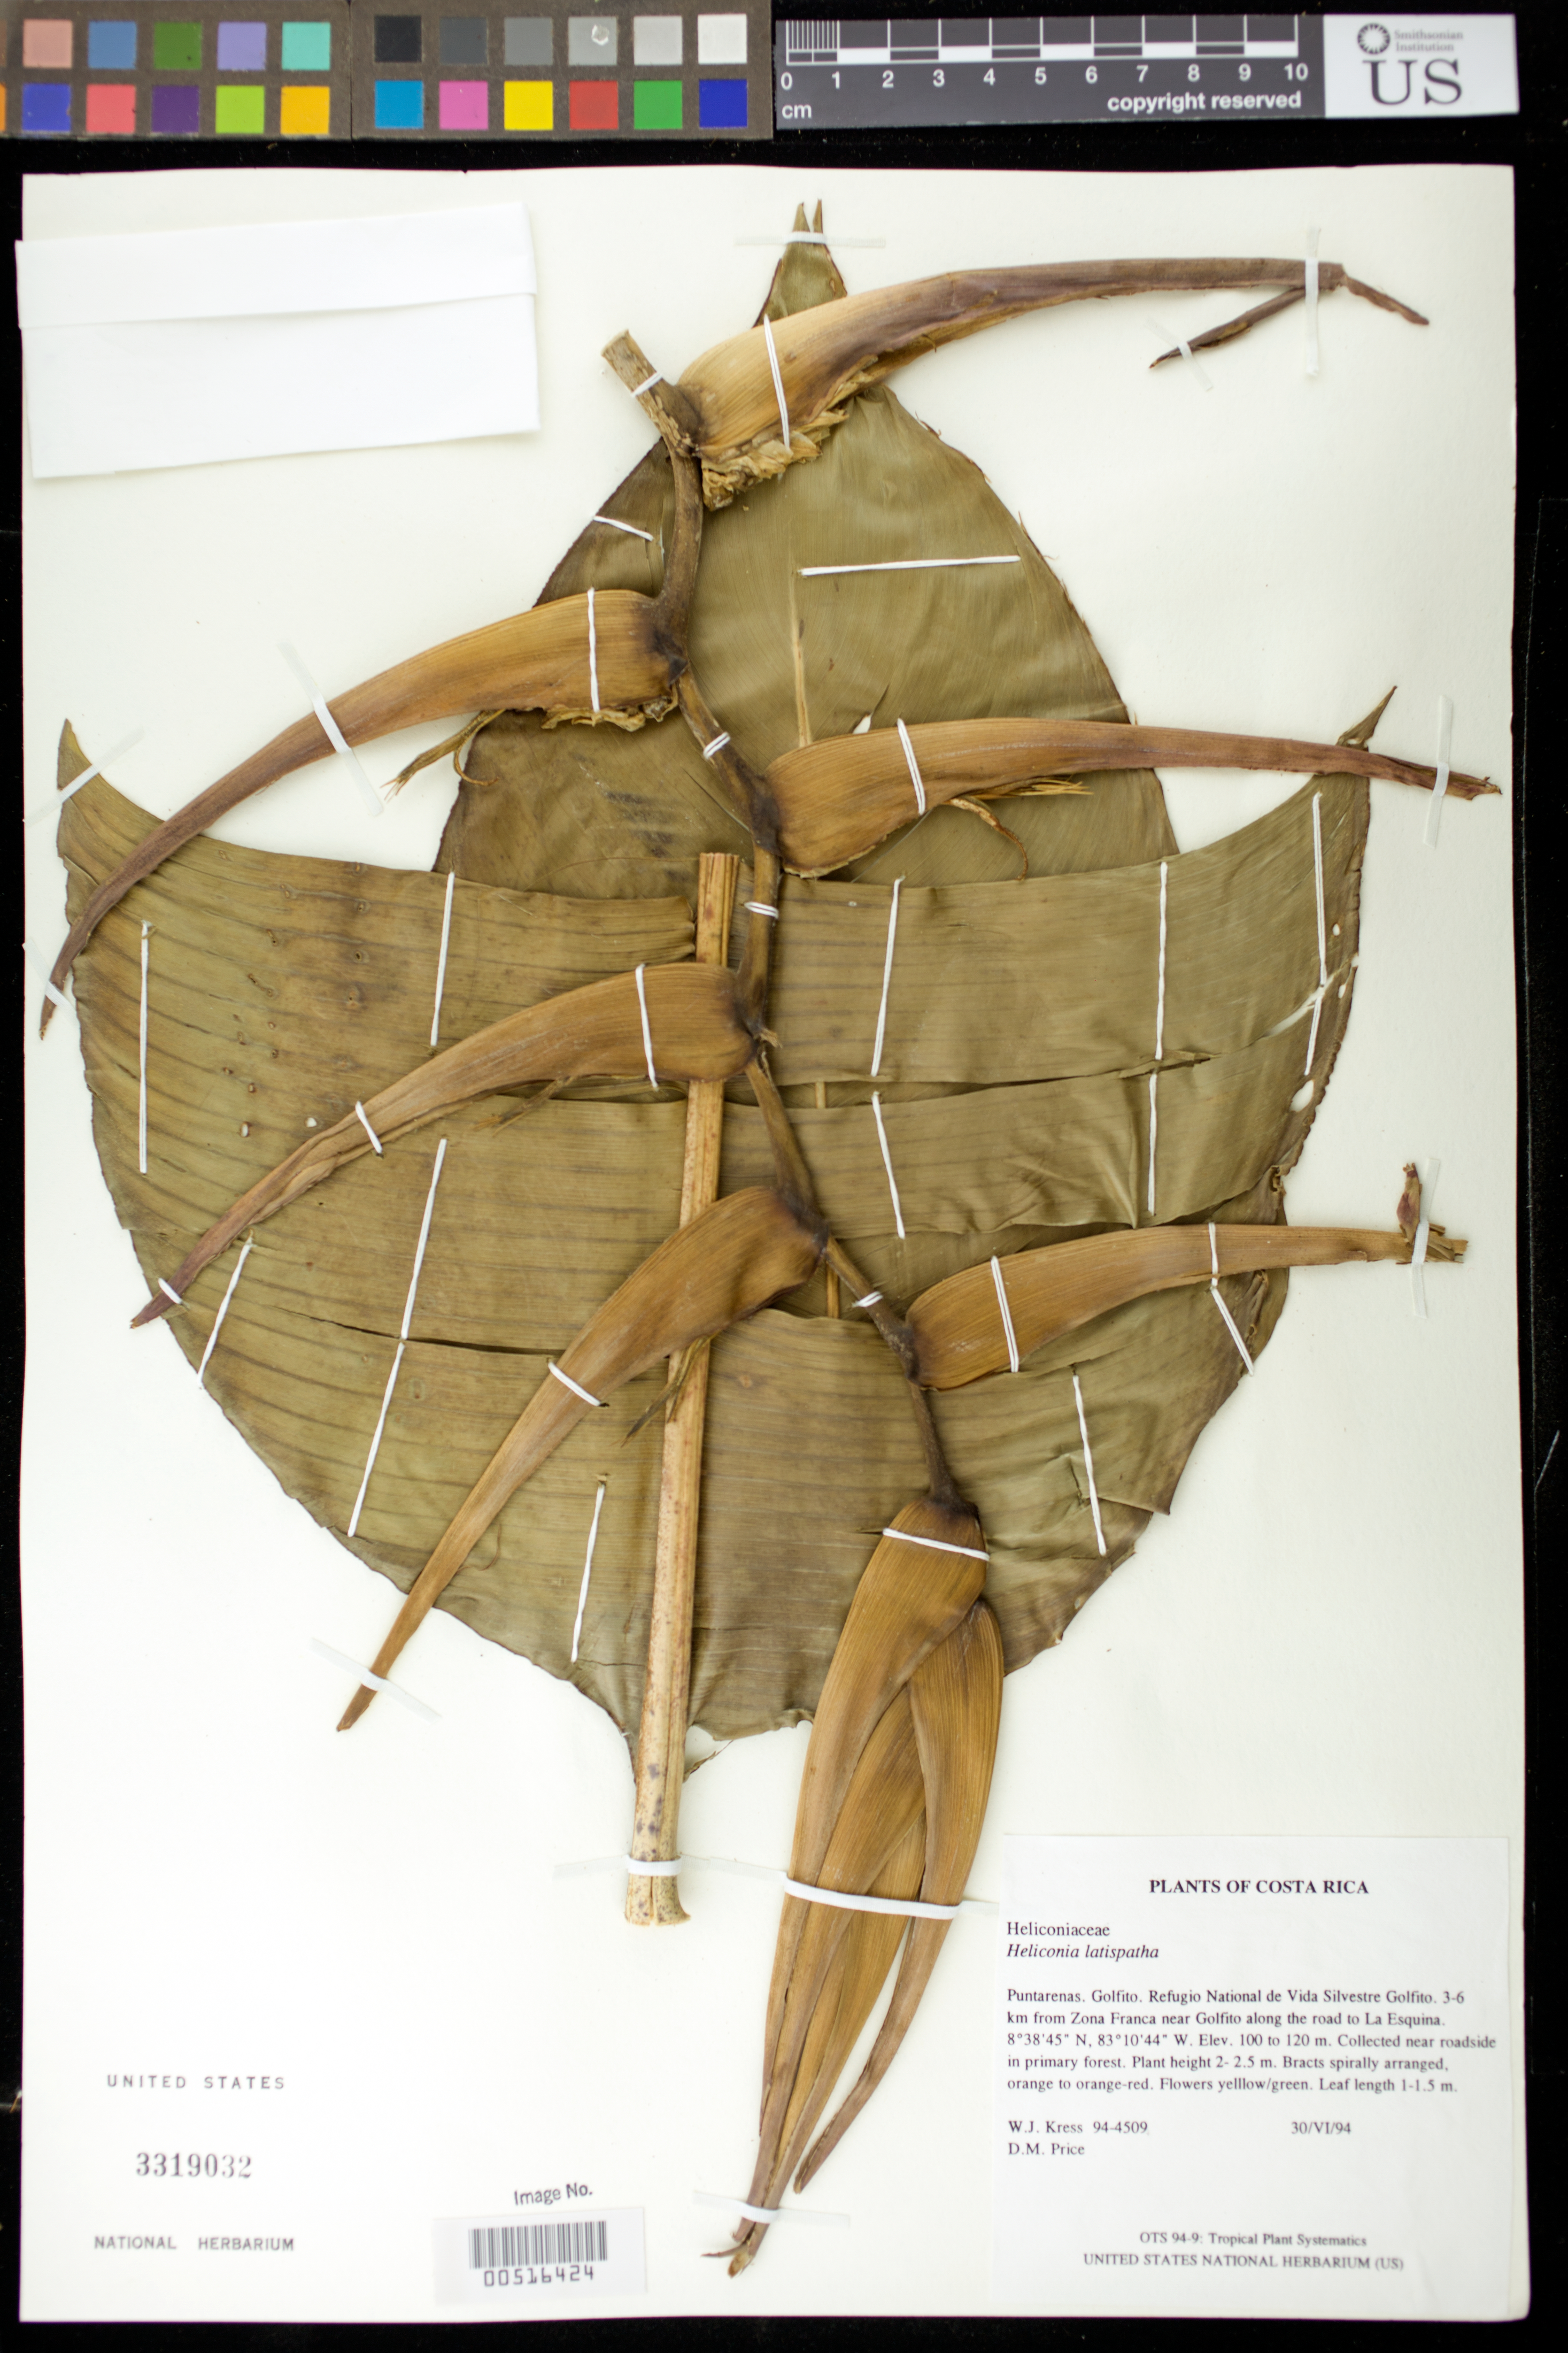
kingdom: Plantae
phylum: Tracheophyta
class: Liliopsida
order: Zingiberales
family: Heliconiaceae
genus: Heliconia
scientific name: Heliconia latispatha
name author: Benth.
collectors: W. J. Kress & D. M. Price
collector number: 94-4509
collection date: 1994-06-30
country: Costa Rica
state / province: Puntarenas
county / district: Golfito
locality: Refugio National de Vida Silvestre Golfito. 3-6 km from Zona Franca near Golfito along the road to La Esquina.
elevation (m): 100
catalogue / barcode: US 3319032